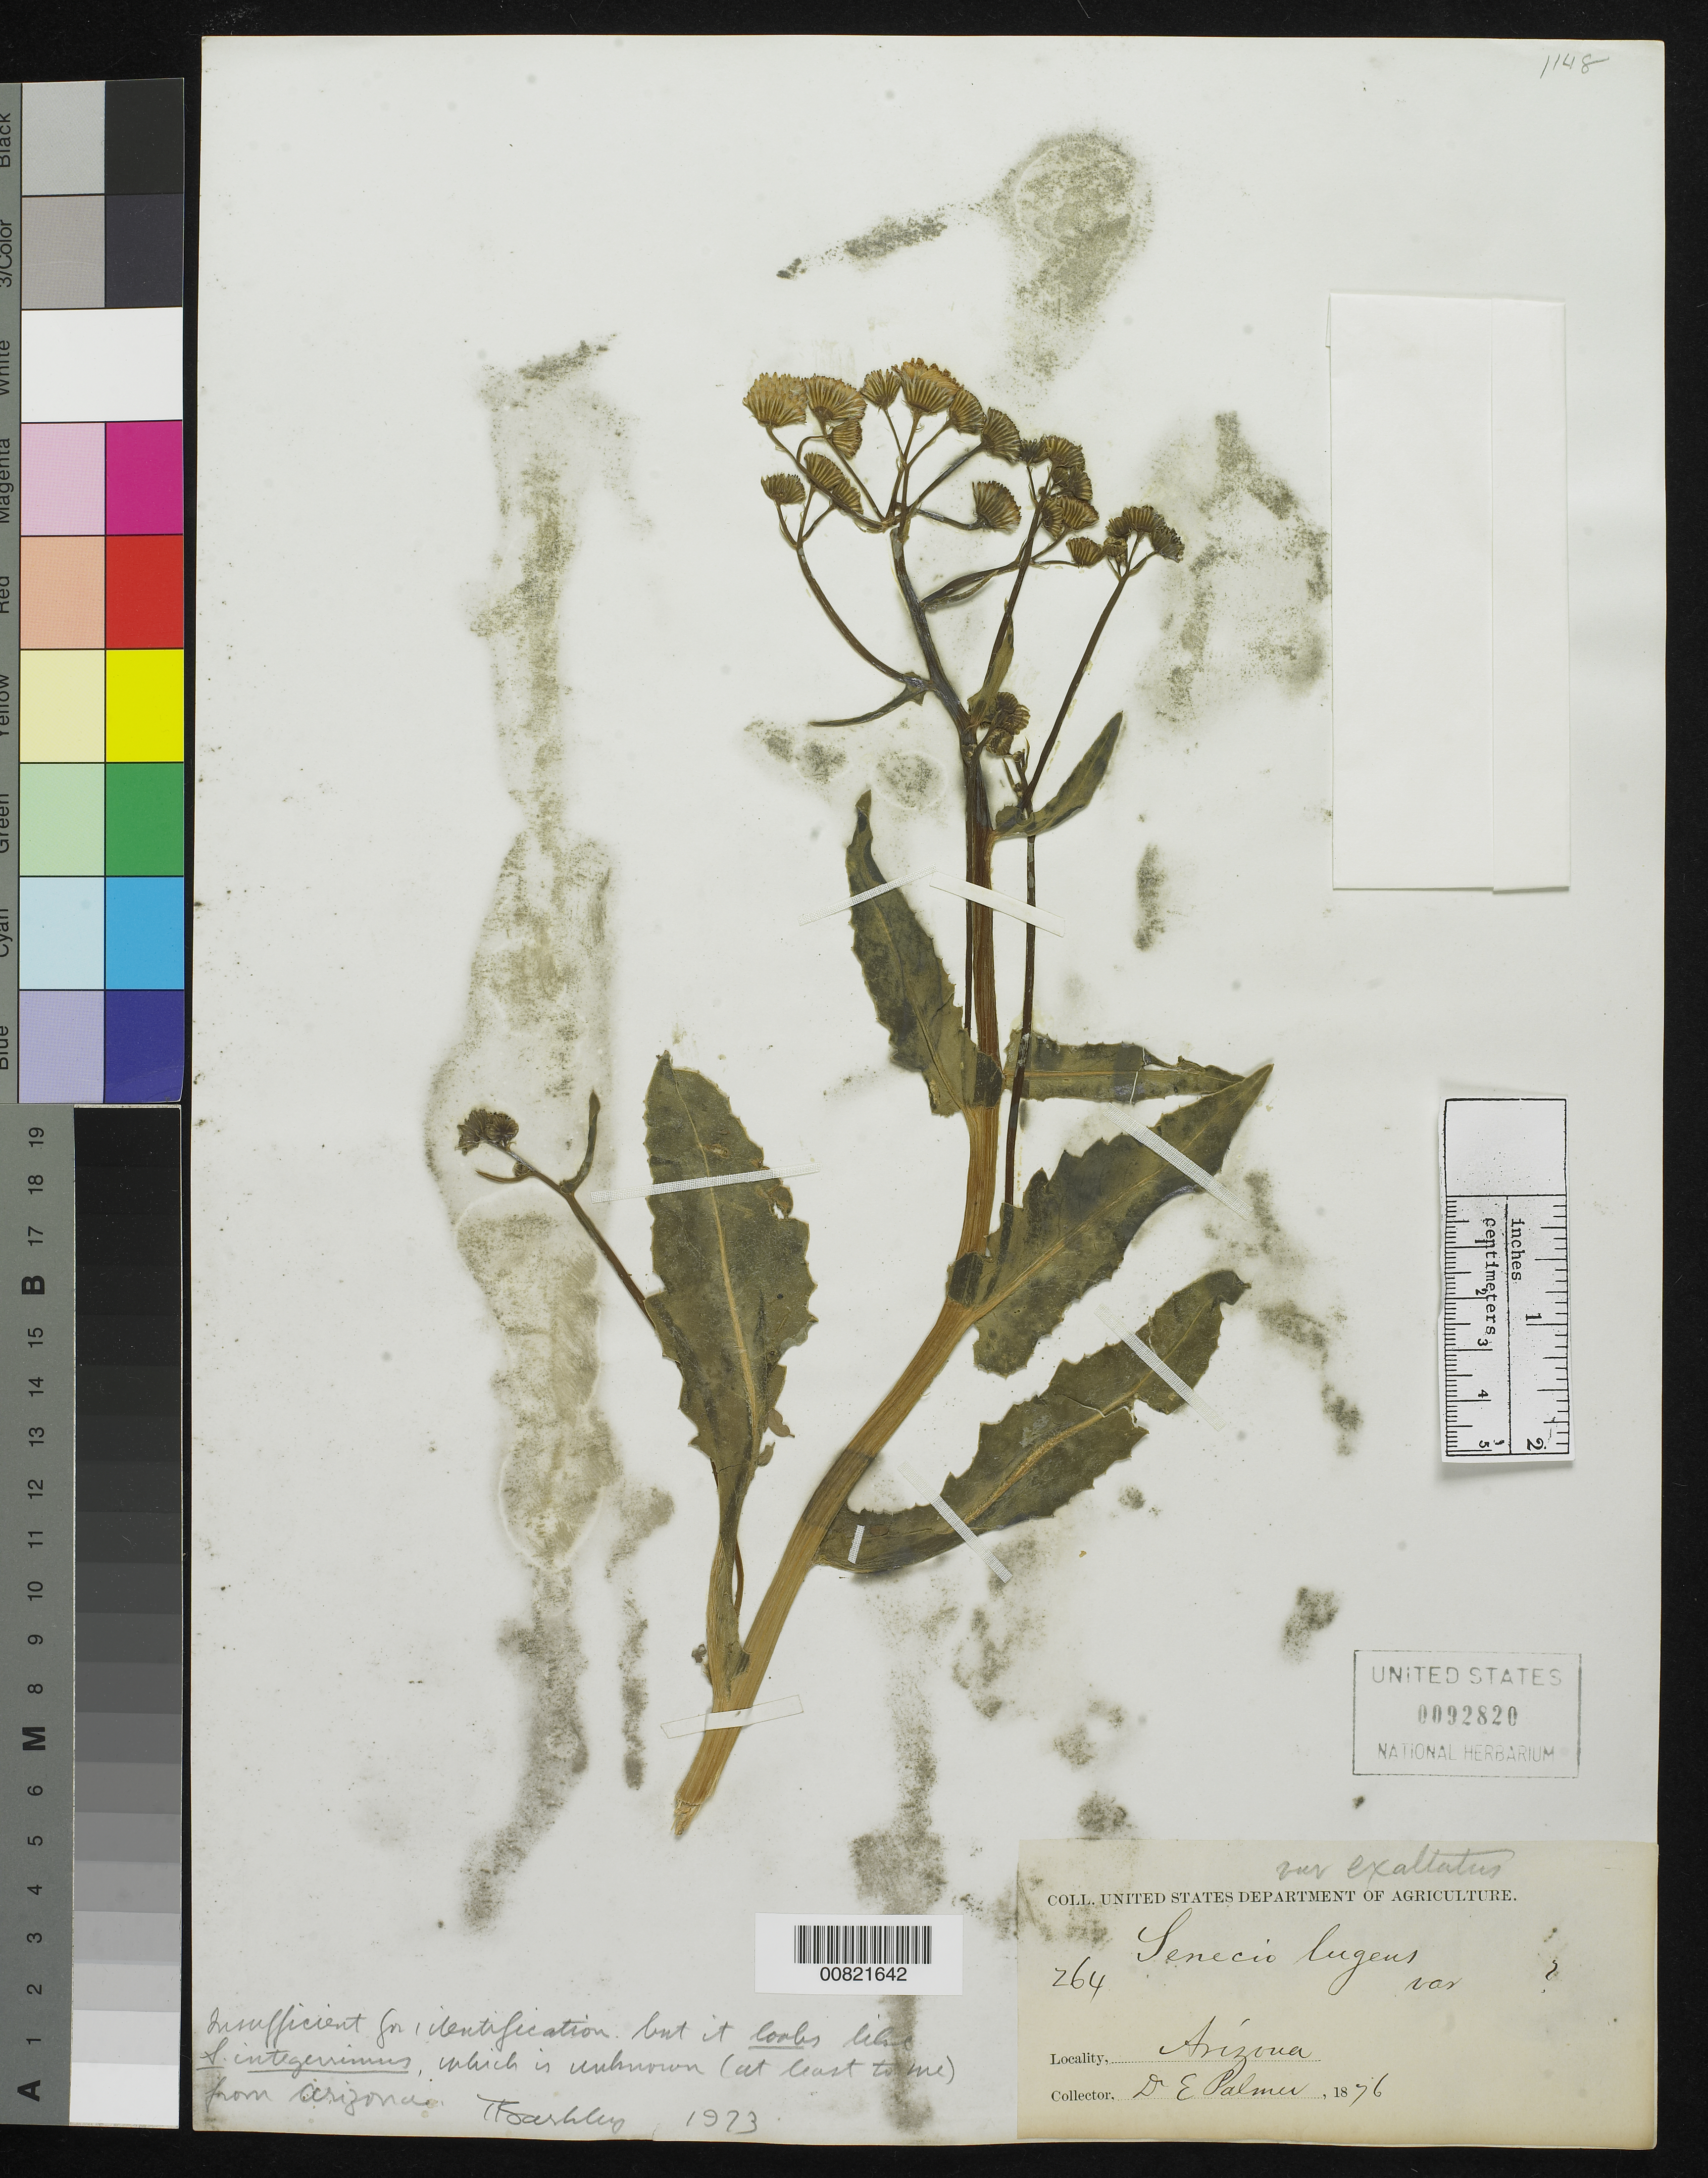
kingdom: Plantae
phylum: Tracheophyta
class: Magnoliopsida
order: Asterales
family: Asteraceae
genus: Senecio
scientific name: Senecio sp.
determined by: Barkley, Theodore M.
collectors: E. Palmer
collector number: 264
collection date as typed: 1876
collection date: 1876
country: United States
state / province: Arizona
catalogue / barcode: US 92820